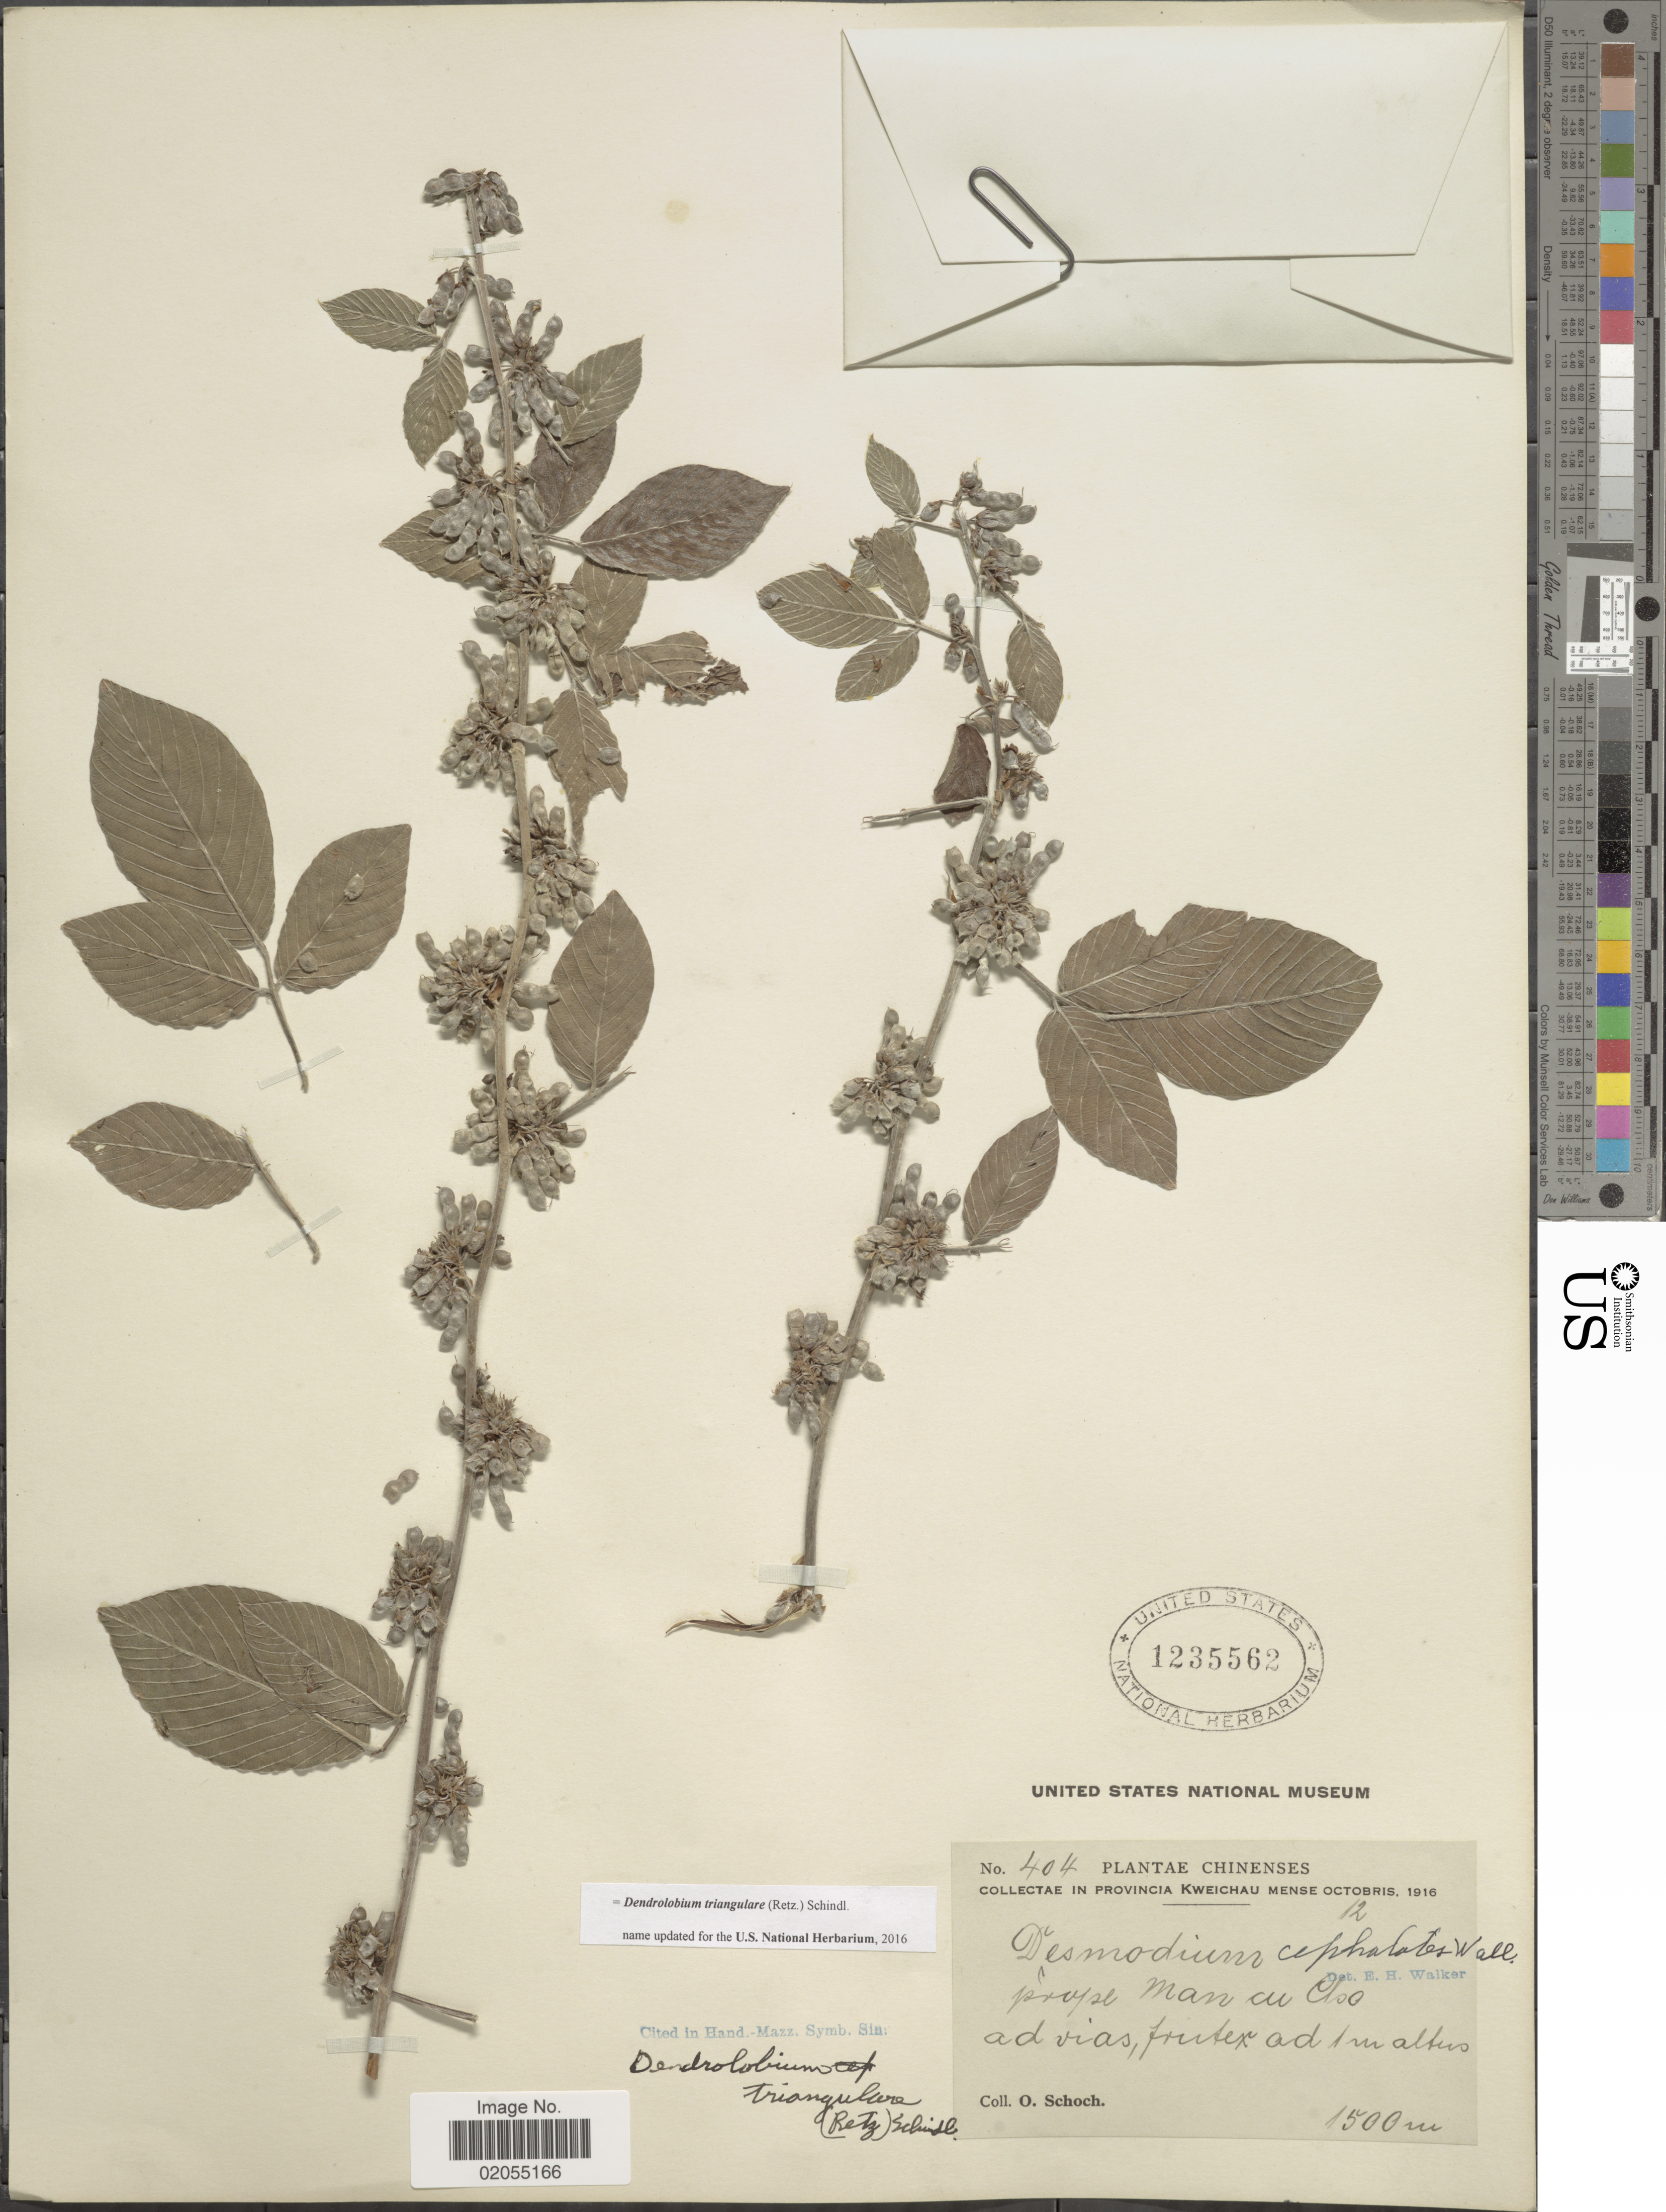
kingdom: Plantae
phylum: Tracheophyta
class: Magnoliopsida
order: Fabales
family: Fabaceae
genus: Dendrolobium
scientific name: Dendrolobium triangulare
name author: (Retz.) Schindl.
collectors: O. Schoch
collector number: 404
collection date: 1916-10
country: China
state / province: Guizhou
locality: Provincia Kweichau. Prope Man cu Aso. [interpreted]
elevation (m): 1500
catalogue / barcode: US 1235562